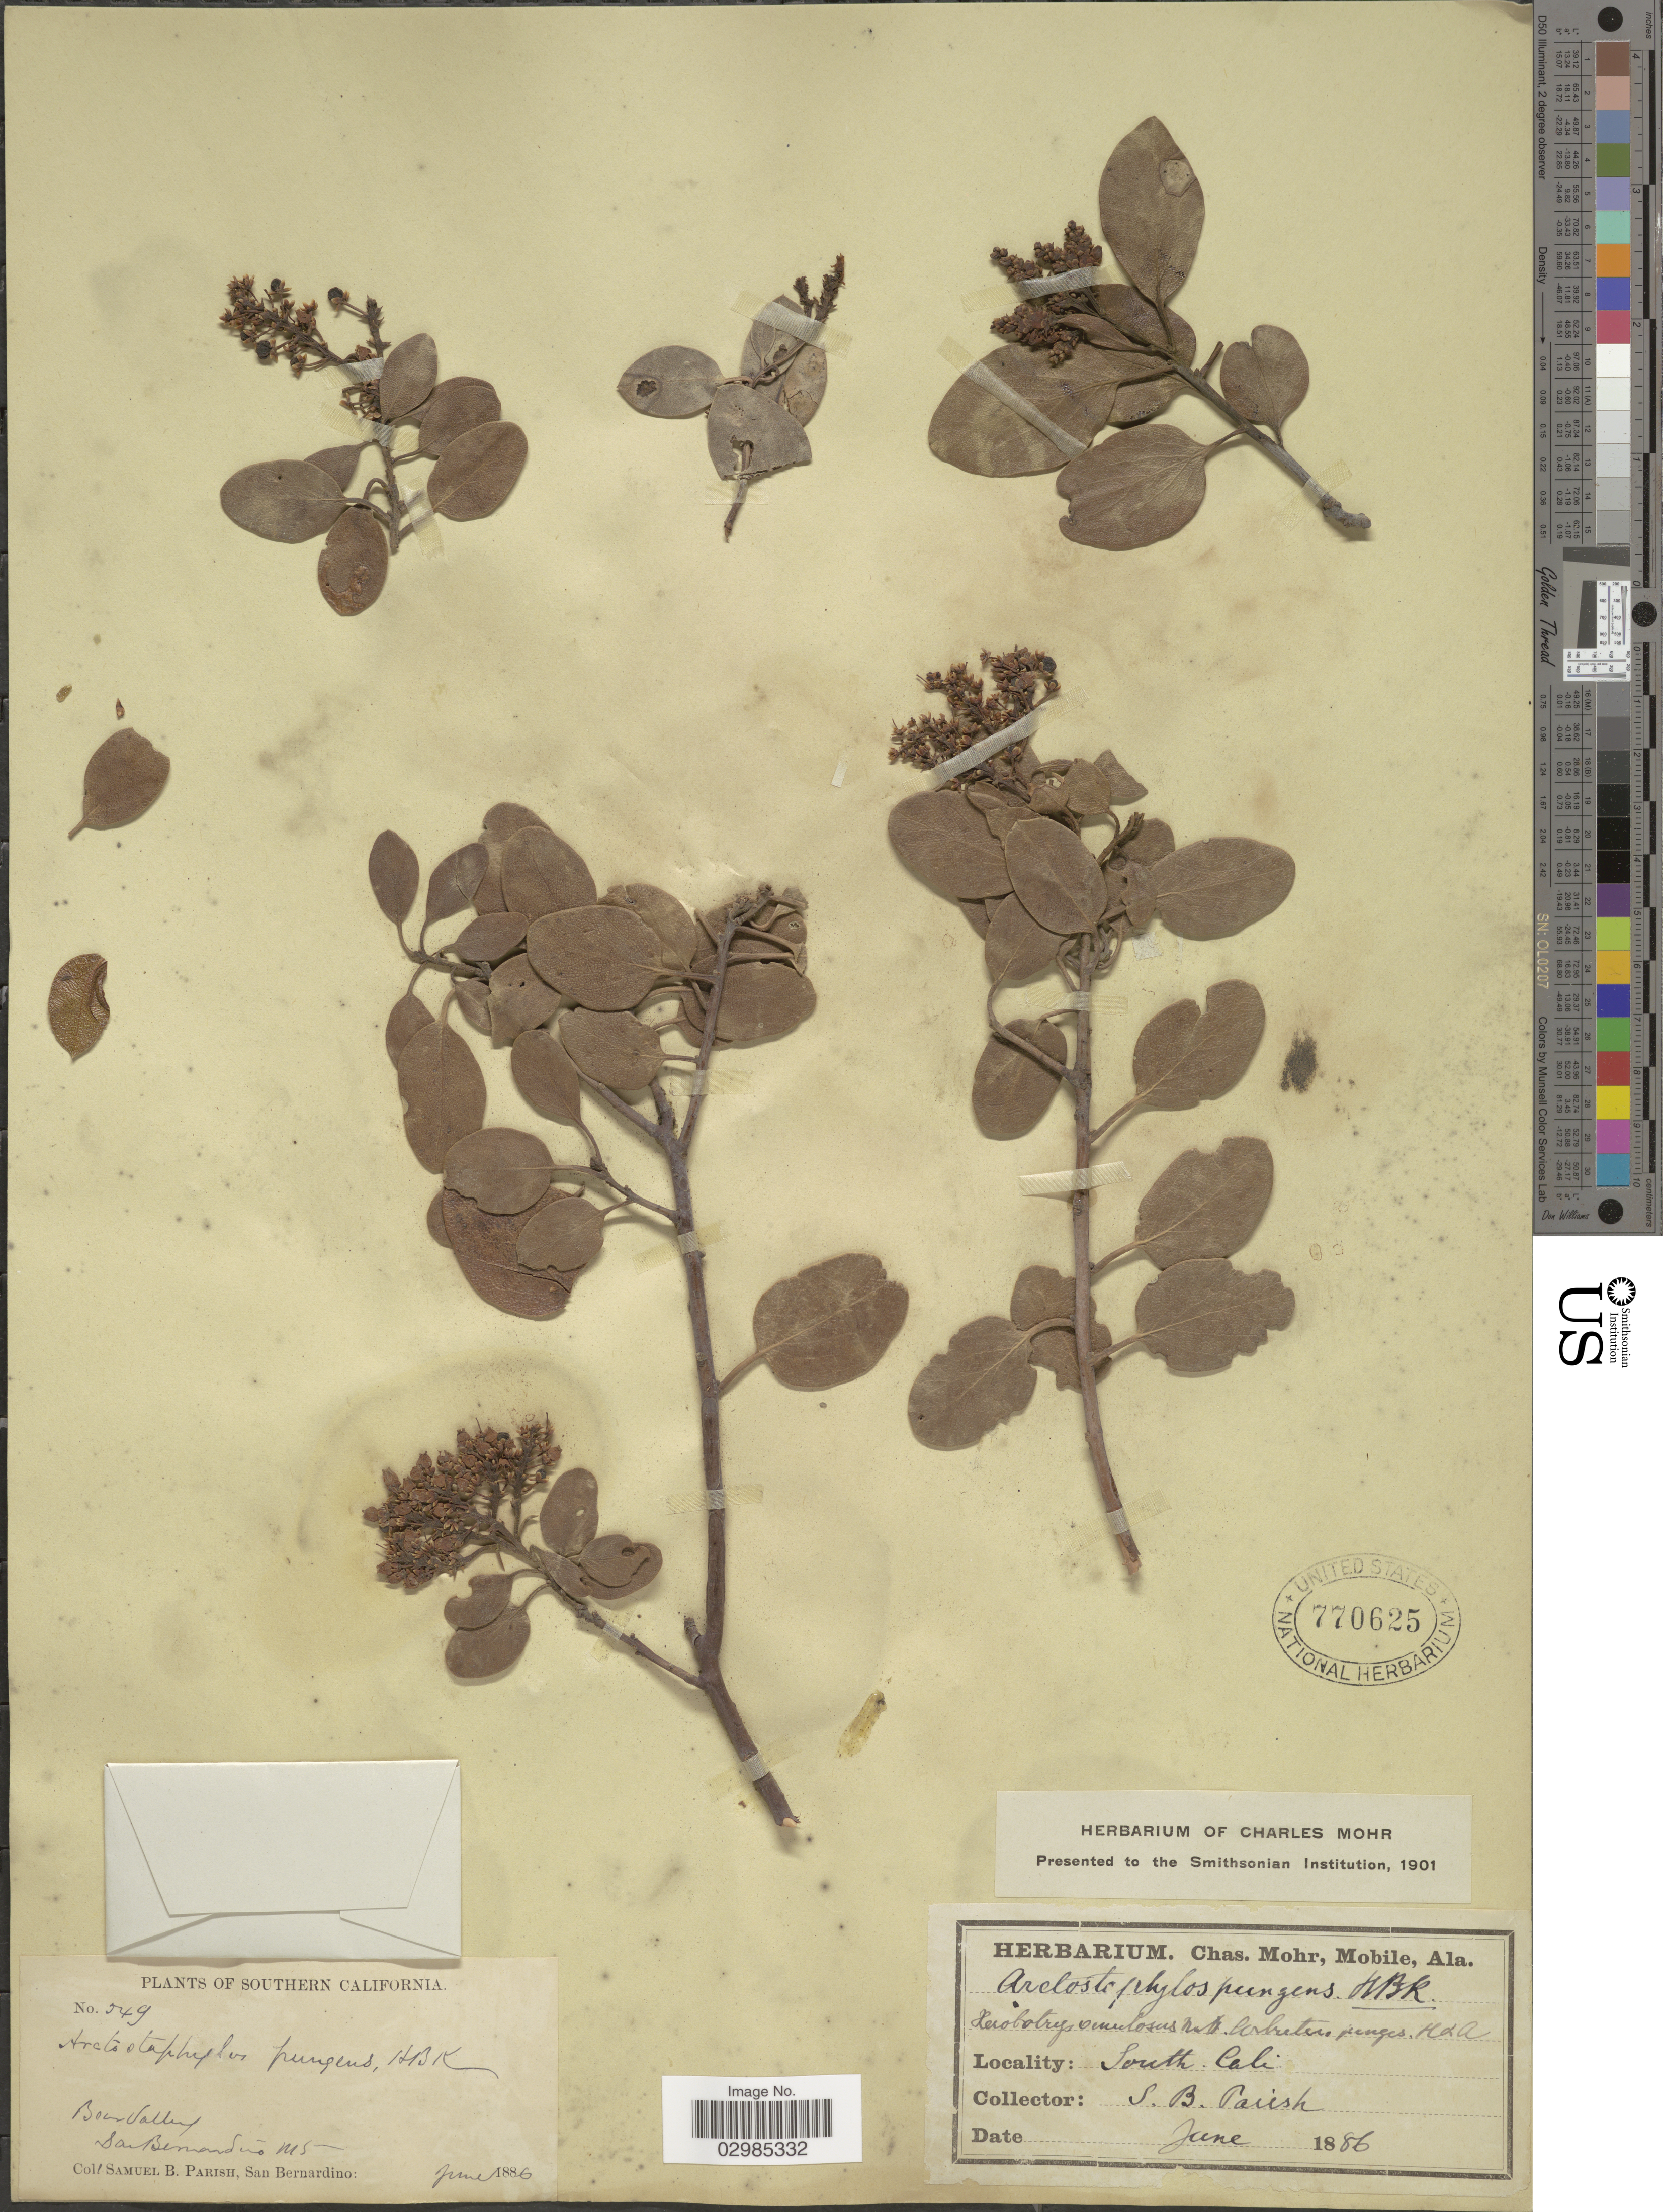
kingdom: Plantae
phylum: Tracheophyta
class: Magnoliopsida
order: Ericales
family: Ericaceae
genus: Arctostaphylos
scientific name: Arctostaphylos cratericola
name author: (Donn. Sm.) Donn. Sm.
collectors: S. B. Parish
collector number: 549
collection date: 1886-06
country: United States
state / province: California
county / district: San Bernardino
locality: Southern California. Bear Valley. San Bernardino Mts.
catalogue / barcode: US 770625